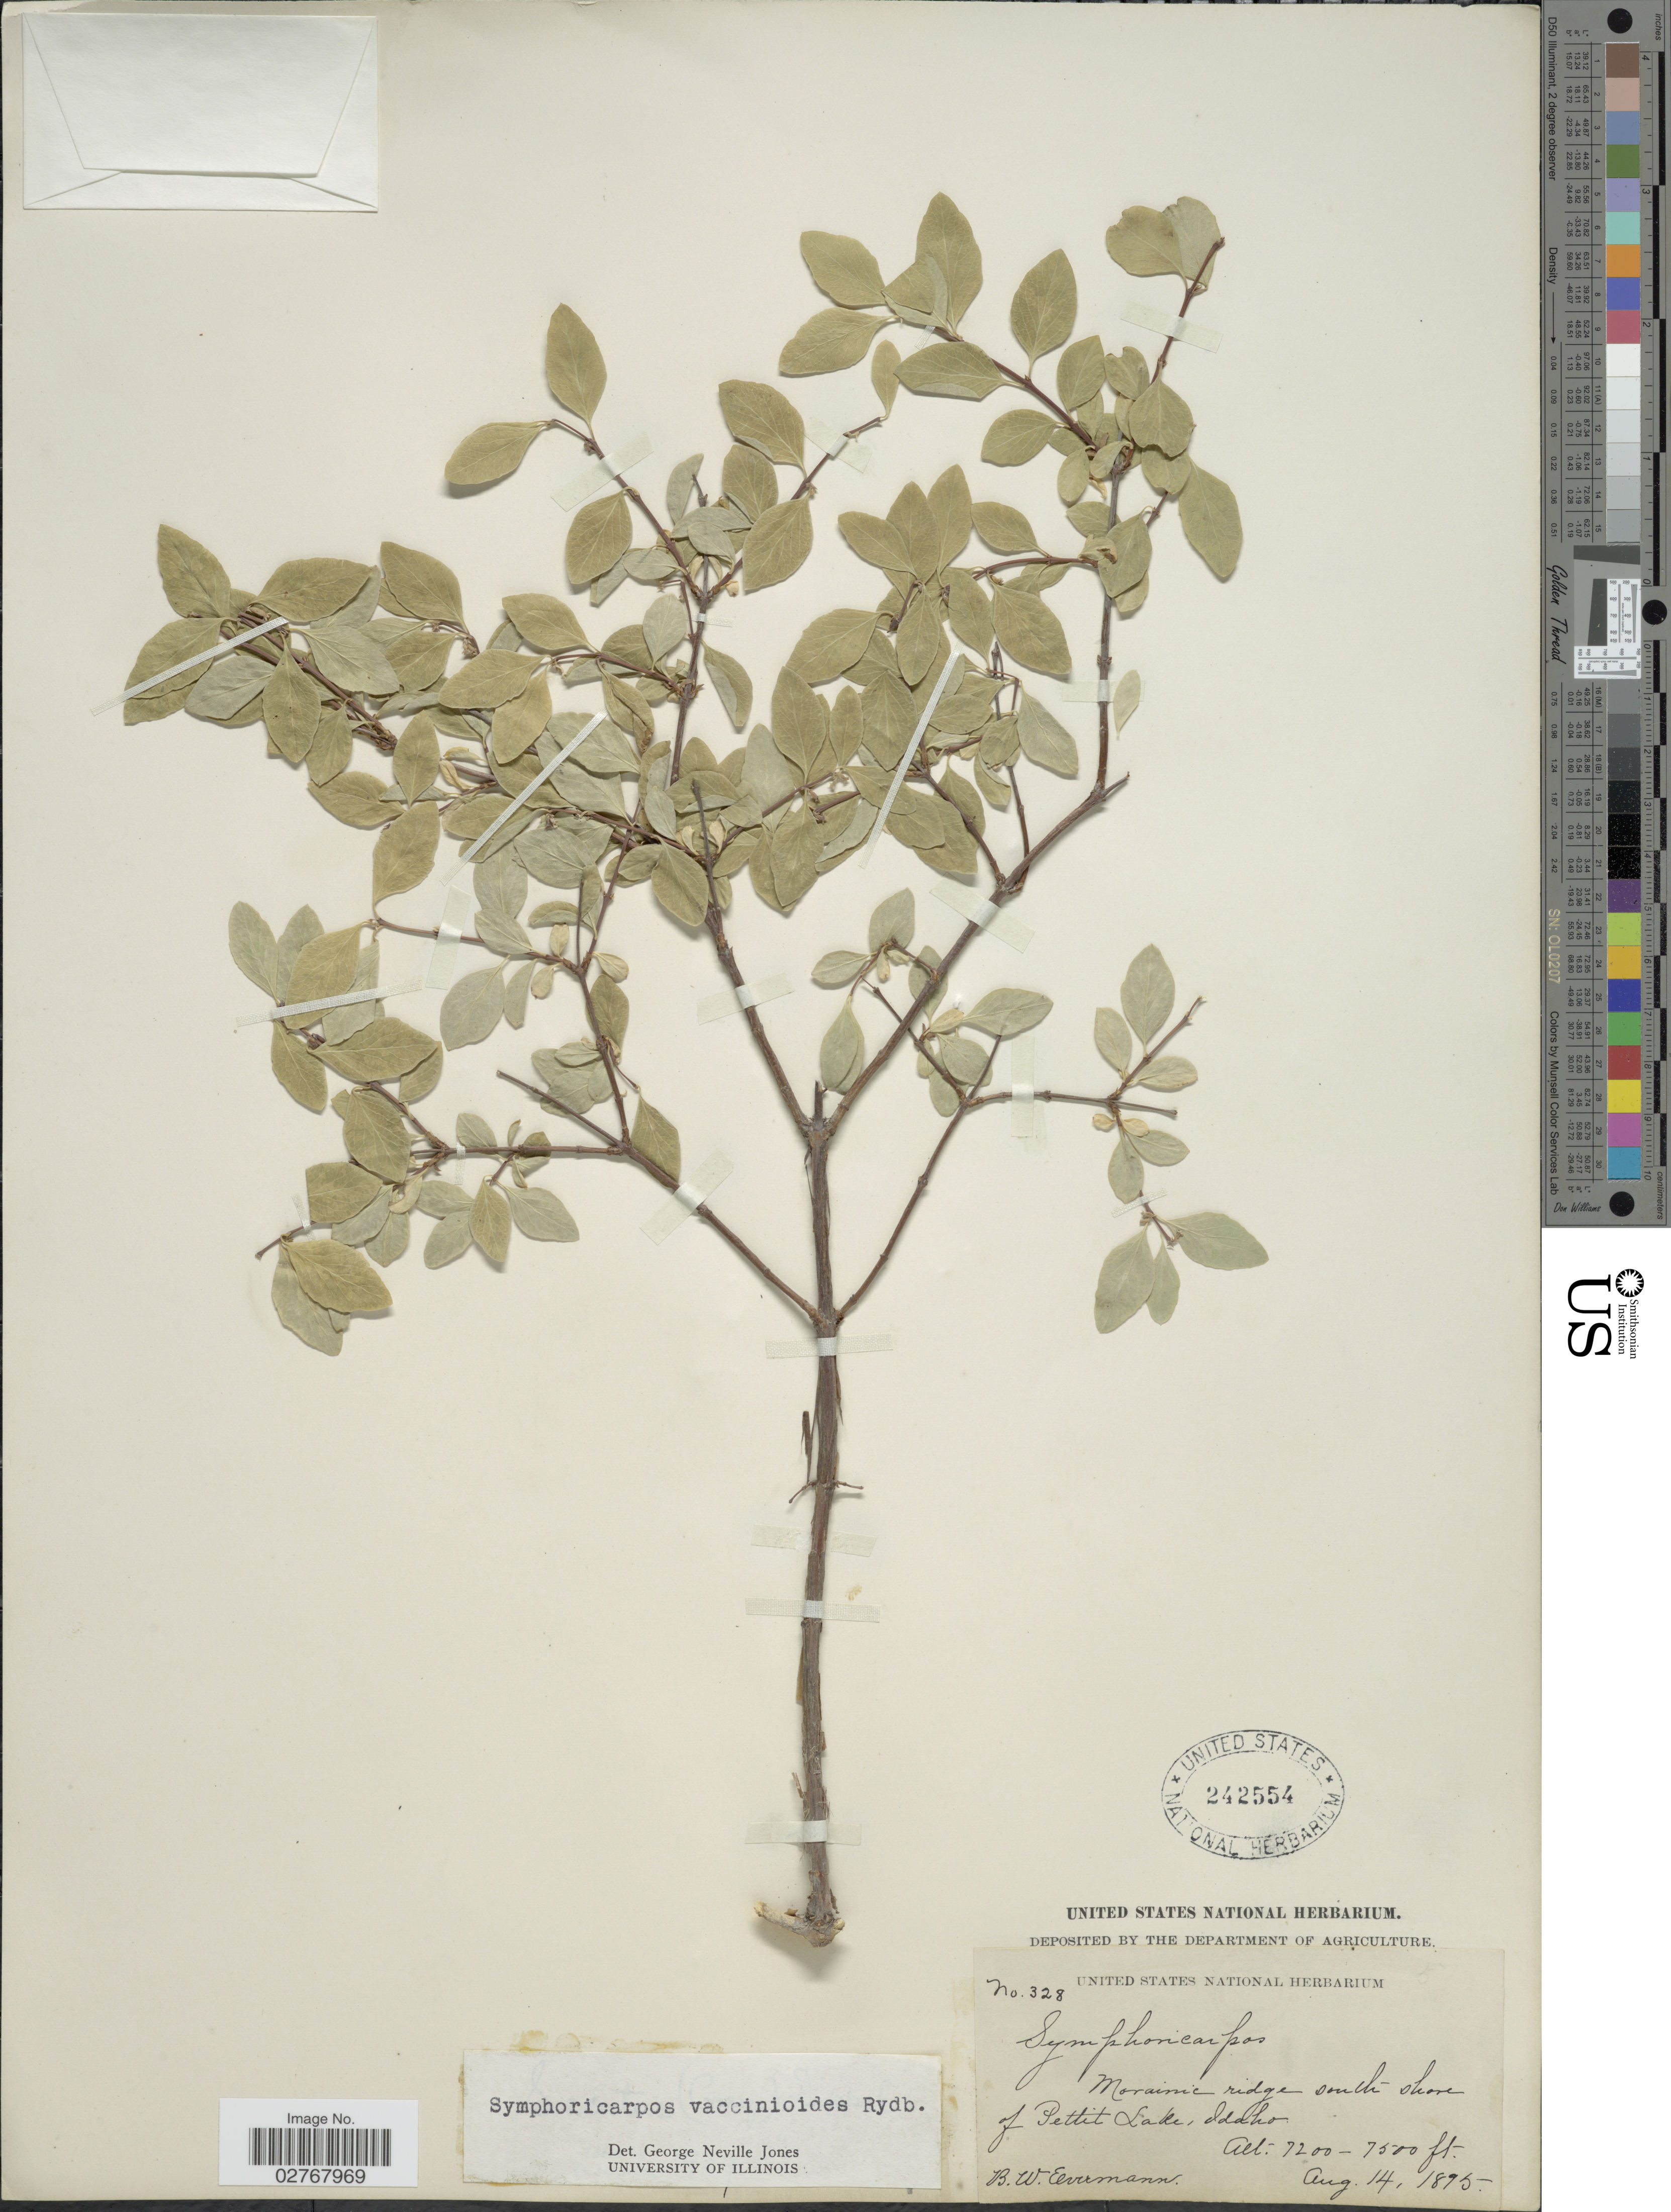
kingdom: Plantae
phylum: Tracheophyta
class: Magnoliopsida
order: Dipsacales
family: Caprifoliaceae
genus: Symphoricarpos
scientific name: Symphoricarpos vaccinioides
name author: Rydb.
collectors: B. W. Evermann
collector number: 328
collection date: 1895-08-14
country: United States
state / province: Idaho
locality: Morainic ridge south shore of Pettit Lake.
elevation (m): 2195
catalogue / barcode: US 242554